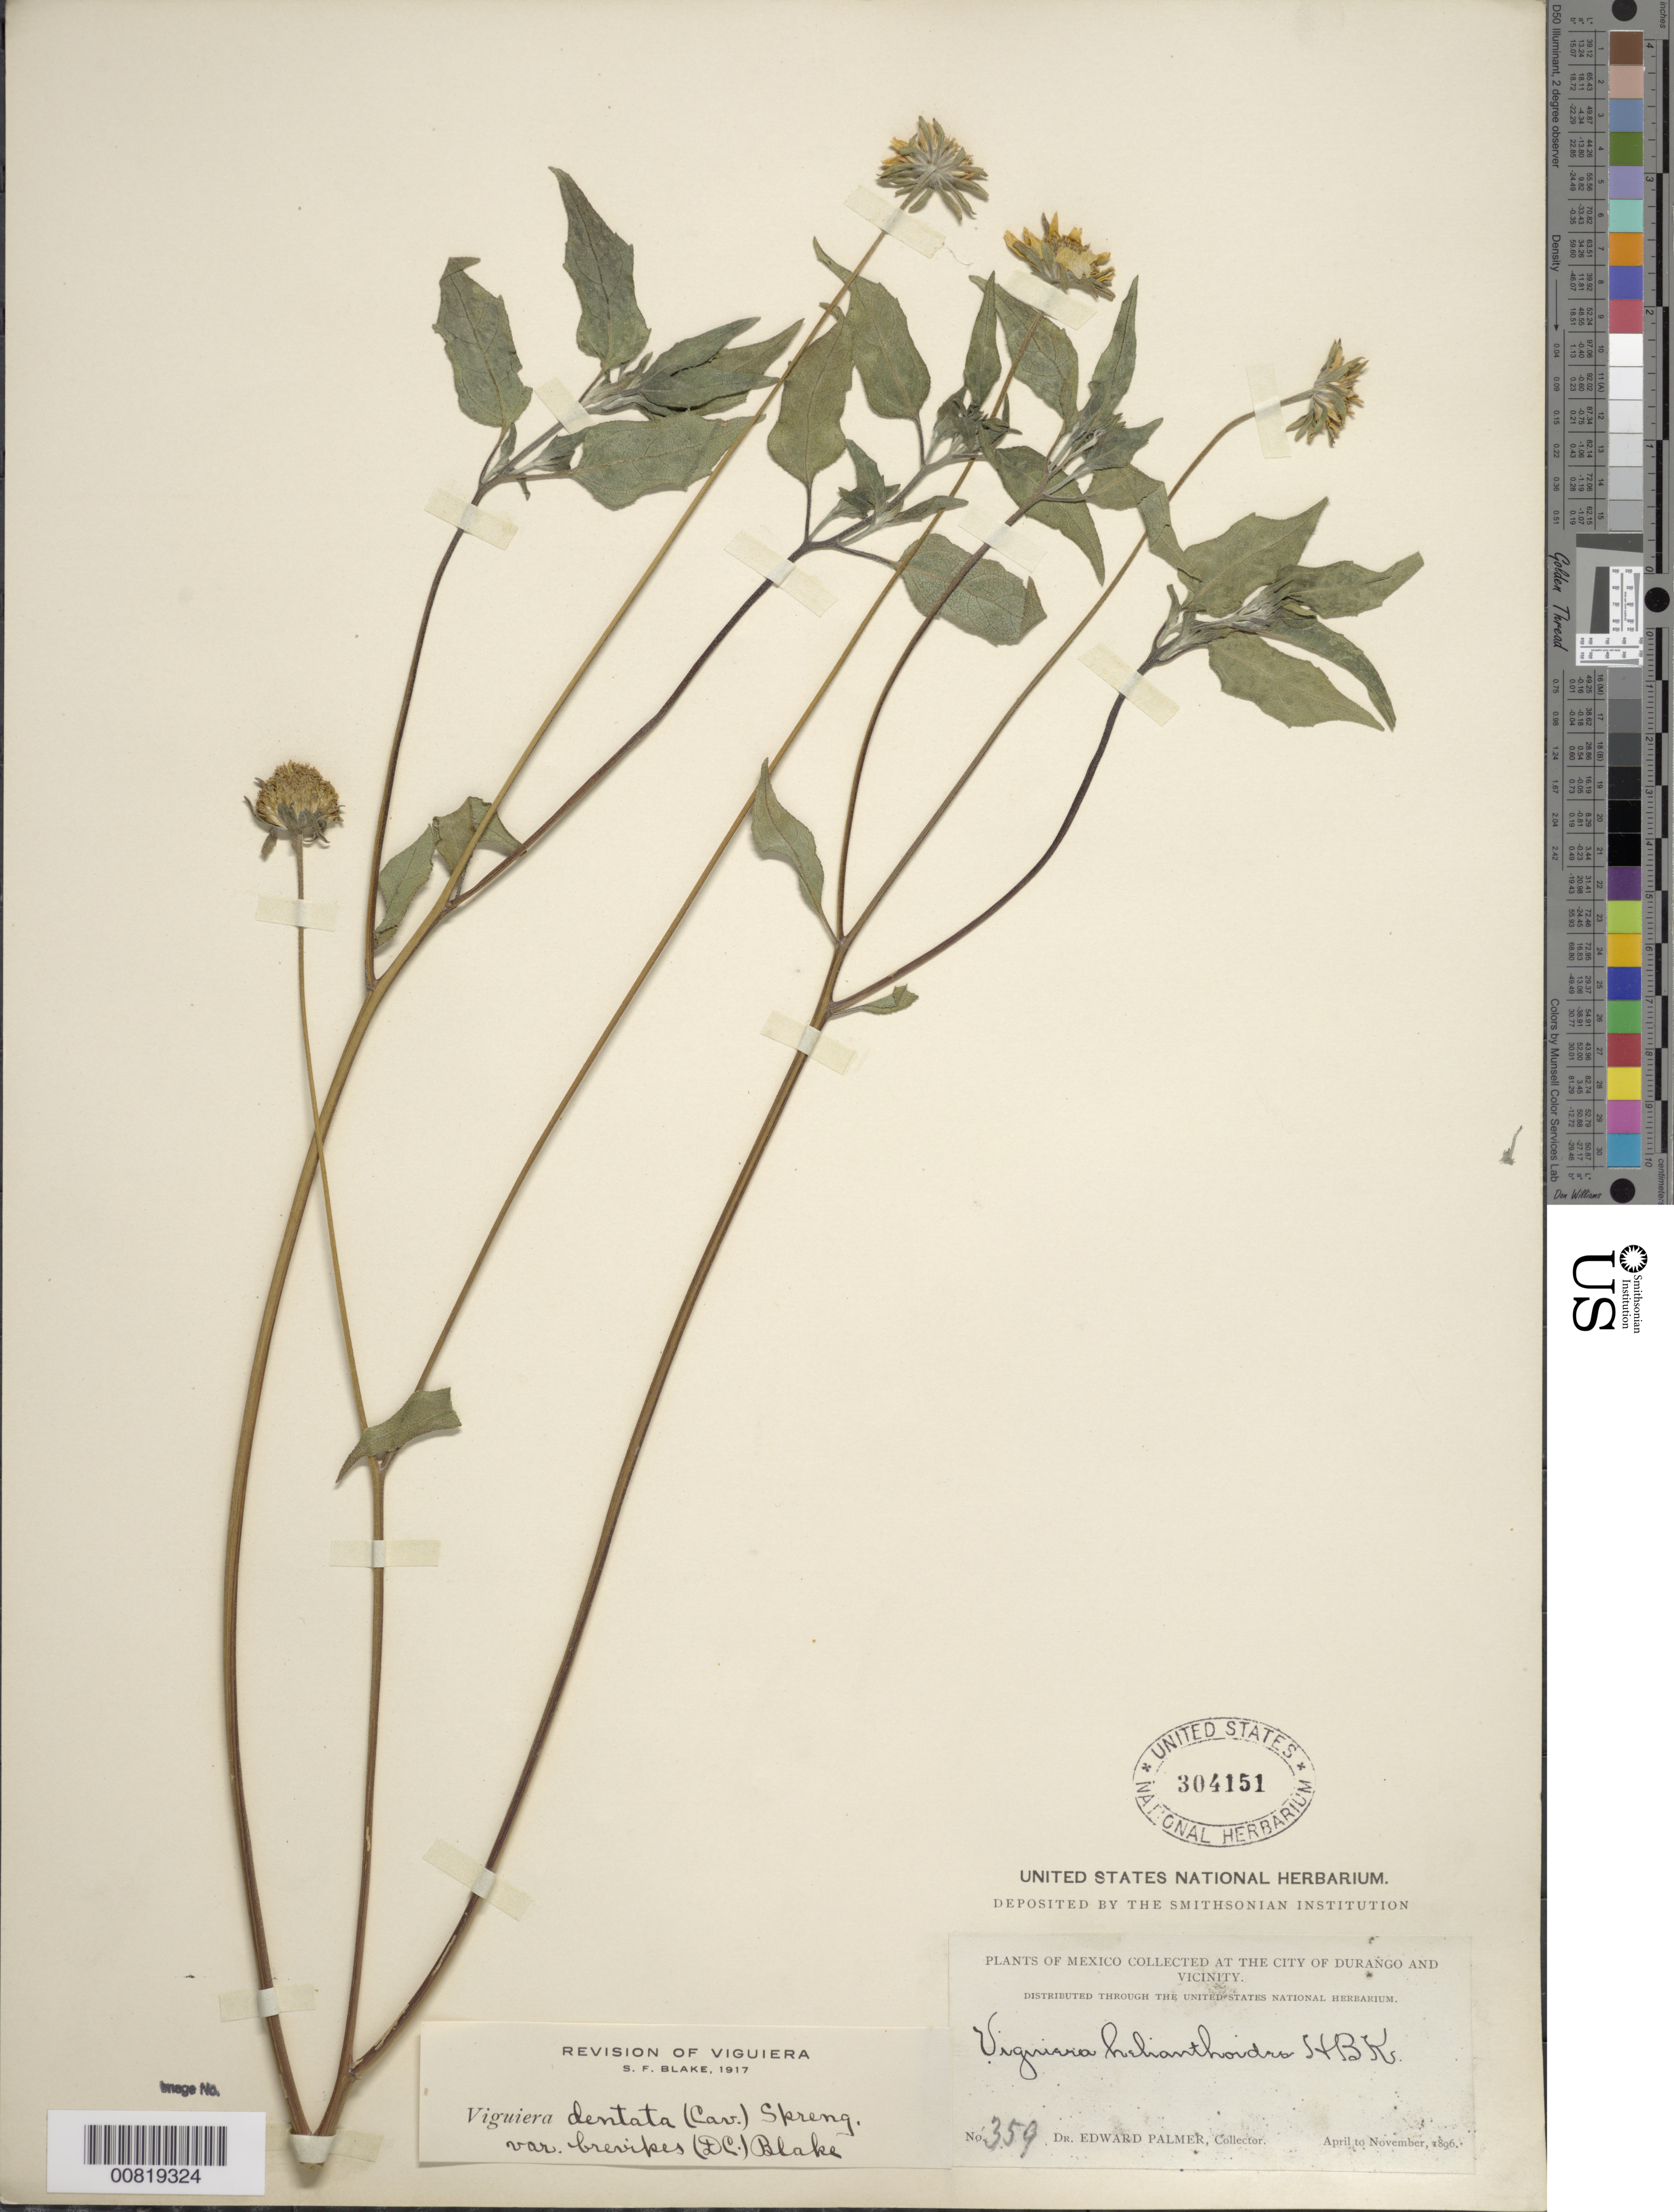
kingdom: Plantae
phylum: Tracheophyta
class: Magnoliopsida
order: Asterales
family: Asteraceae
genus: Viguiera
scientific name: Viguiera dentata var. brevipes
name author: (DC.) S.F. Blake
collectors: E. Palmer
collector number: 359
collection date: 1896-04/1896-11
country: Mexico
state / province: Durango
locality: At the City of Durango and Vicinity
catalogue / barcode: US 304151